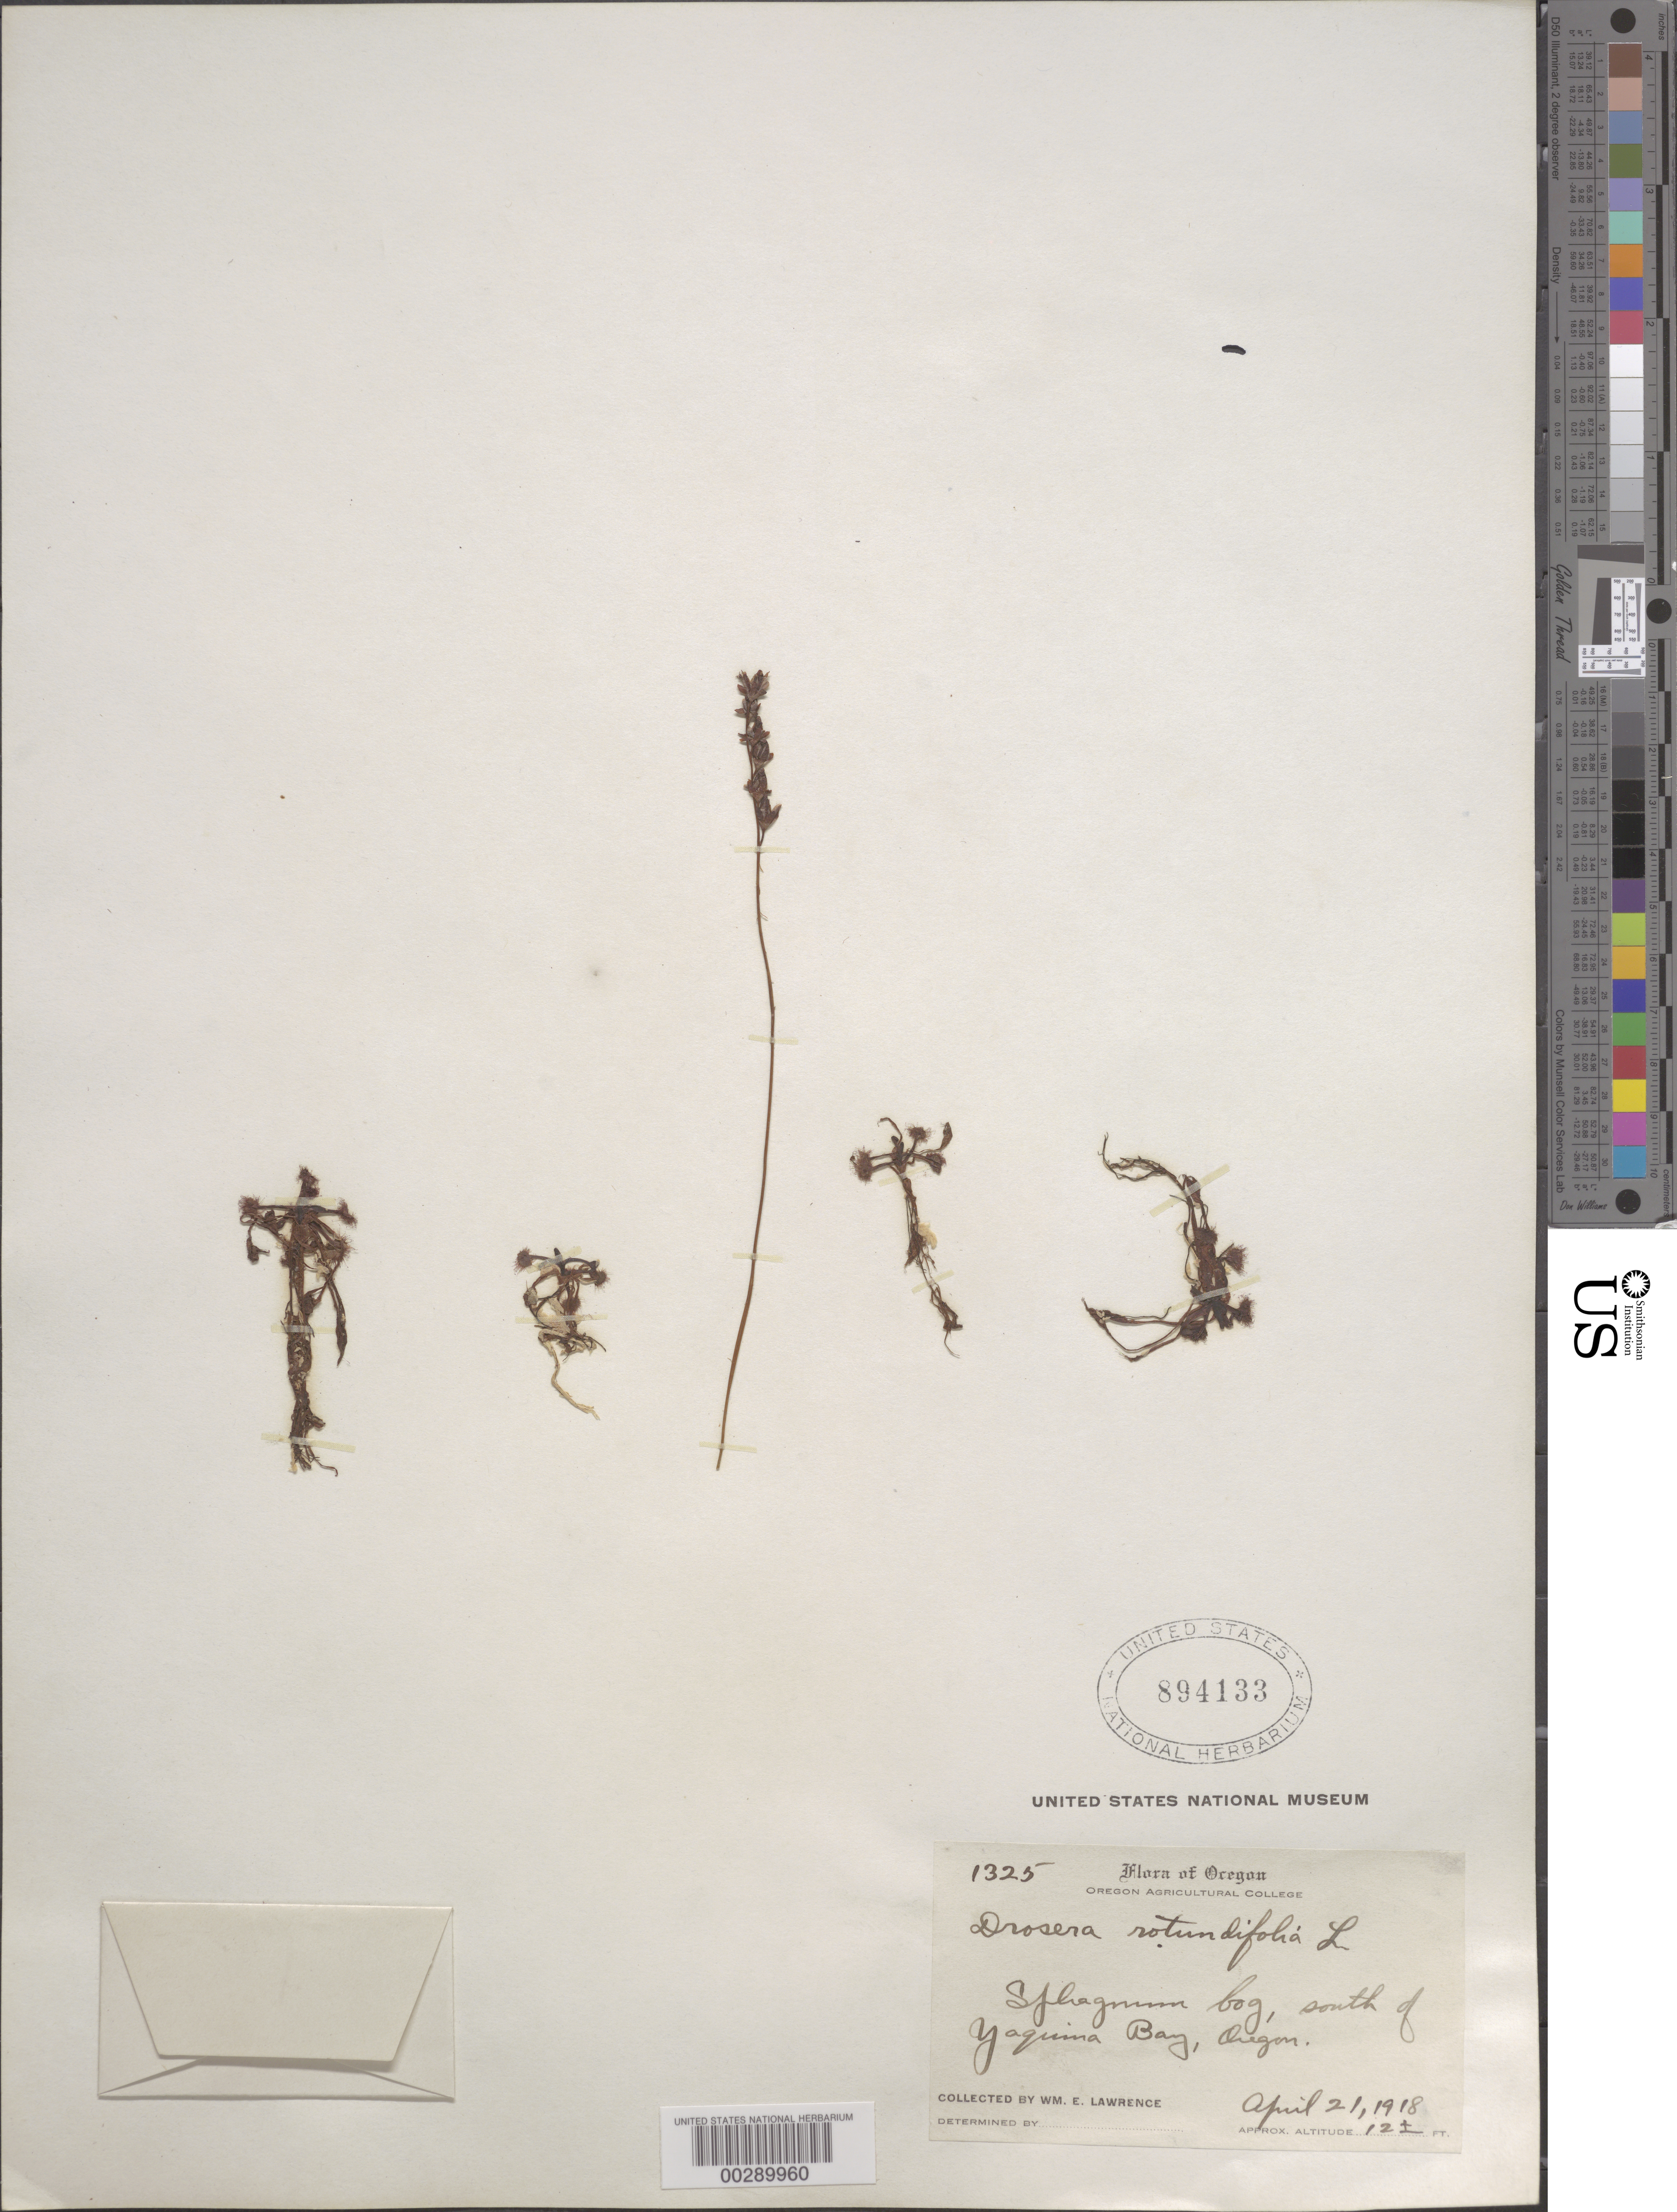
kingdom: Plantae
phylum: Tracheophyta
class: Magnoliopsida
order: Caryophyllales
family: Droseraceae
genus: Drosera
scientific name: Drosera rotundifolia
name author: L.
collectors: W. Lawrence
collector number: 1325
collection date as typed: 21 Apr 1918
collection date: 1918-04-21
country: United States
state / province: Oregon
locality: S of yakima bay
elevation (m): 4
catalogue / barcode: US 894133